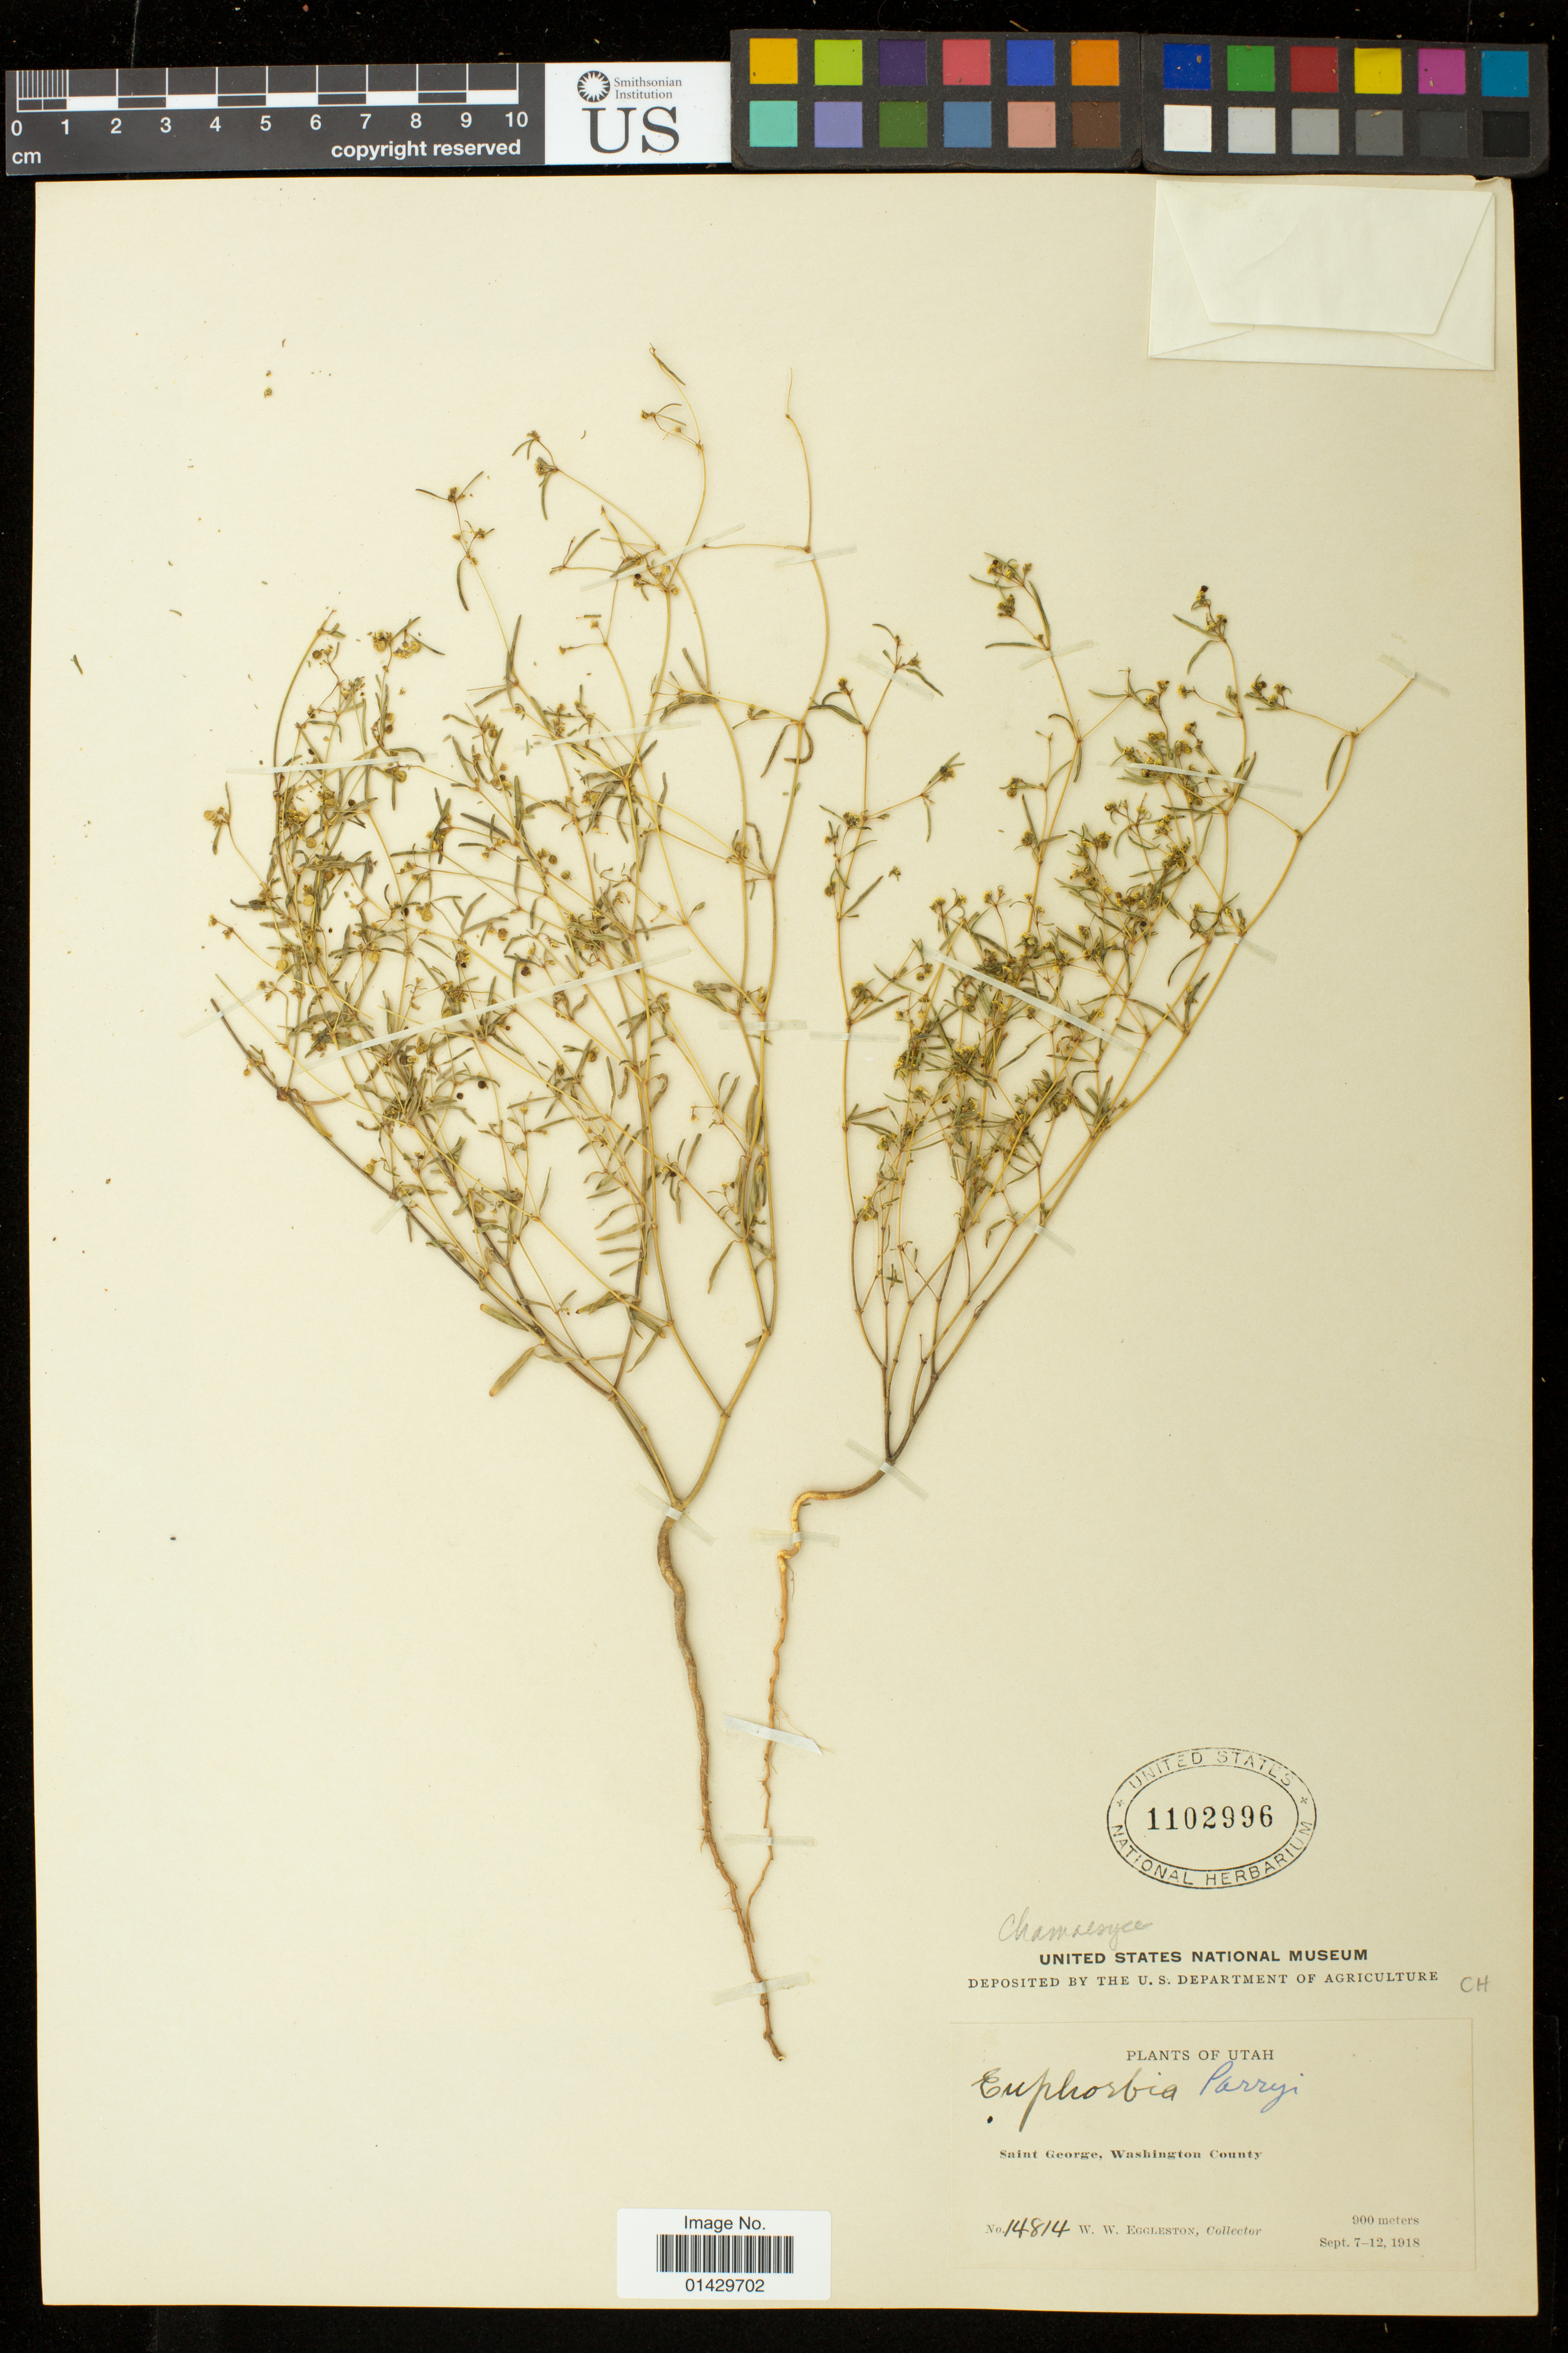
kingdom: Plantae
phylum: Tracheophyta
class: Magnoliopsida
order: Malpighiales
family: Euphorbiaceae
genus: Euphorbia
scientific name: Euphorbia sp.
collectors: W. W. Eggleston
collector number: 14814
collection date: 1918-09-07/1918-09-12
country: United States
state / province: Utah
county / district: Washington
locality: Saint George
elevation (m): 900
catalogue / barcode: US 1102996